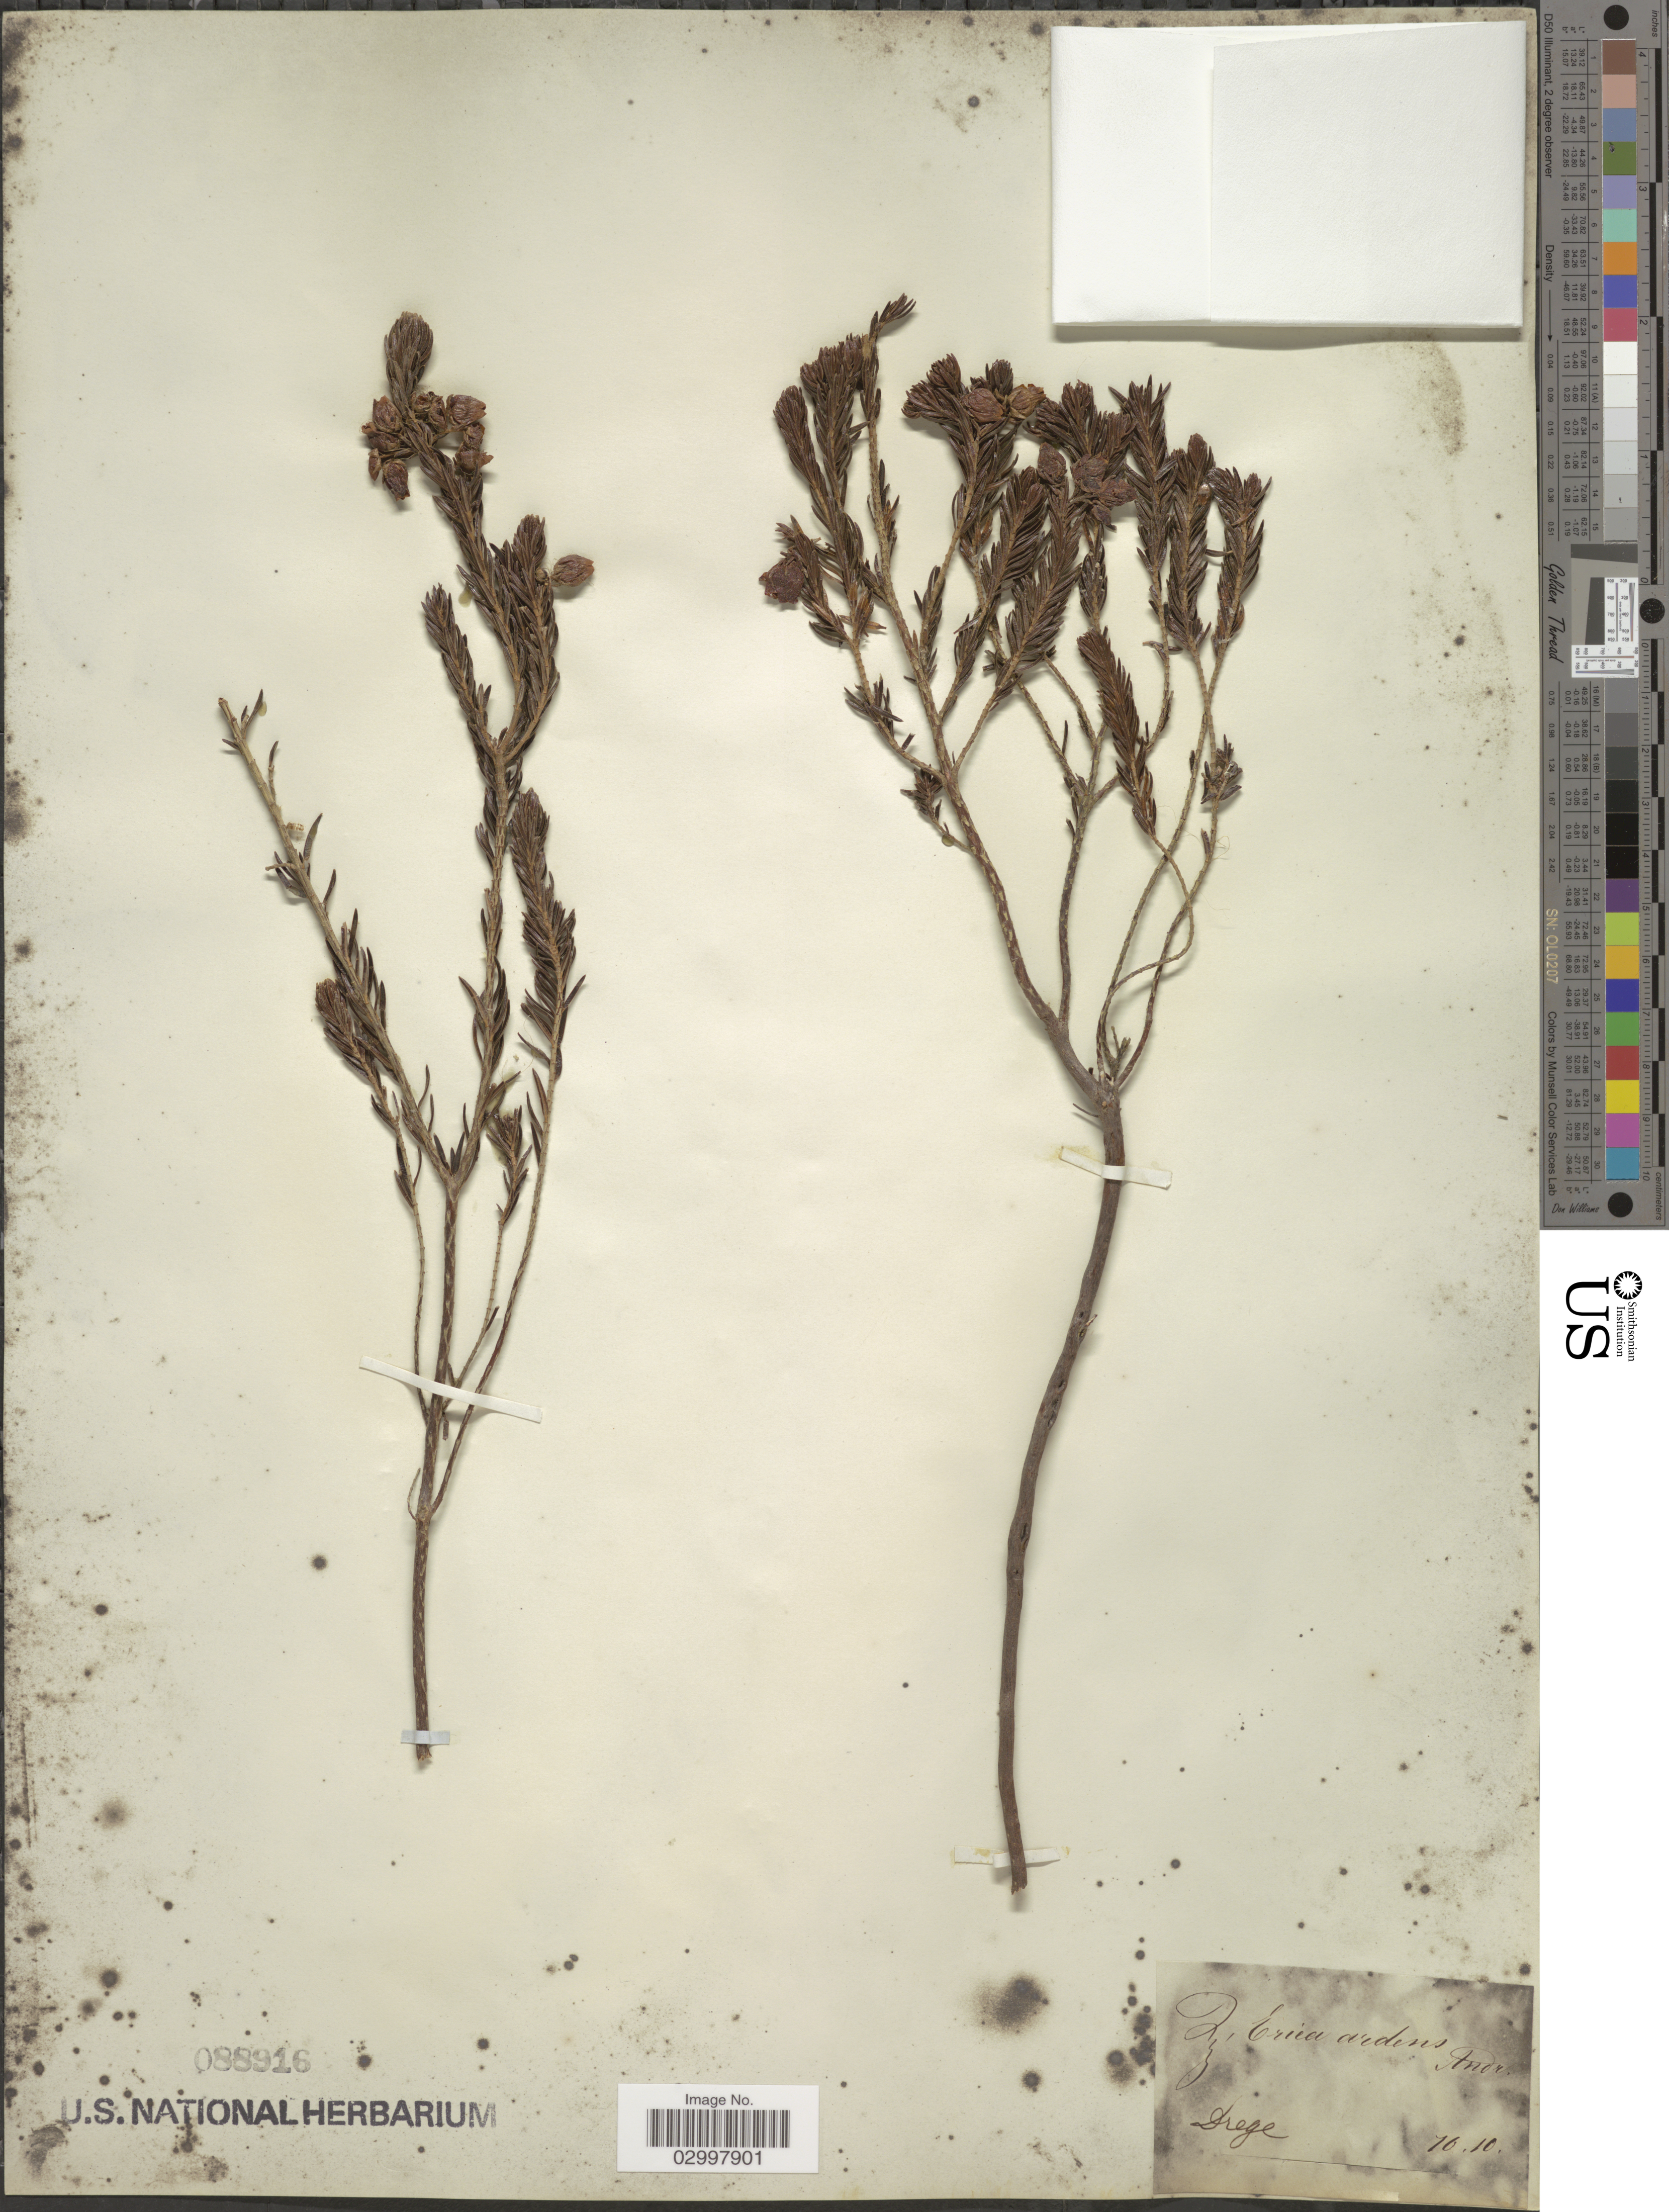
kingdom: Plantae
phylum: Tracheophyta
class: Magnoliopsida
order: Ericales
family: Ericaceae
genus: Erica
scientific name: Erica ardens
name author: Andrews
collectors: Drege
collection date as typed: Transcribed d/m/y: /10/76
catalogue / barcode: US 88916